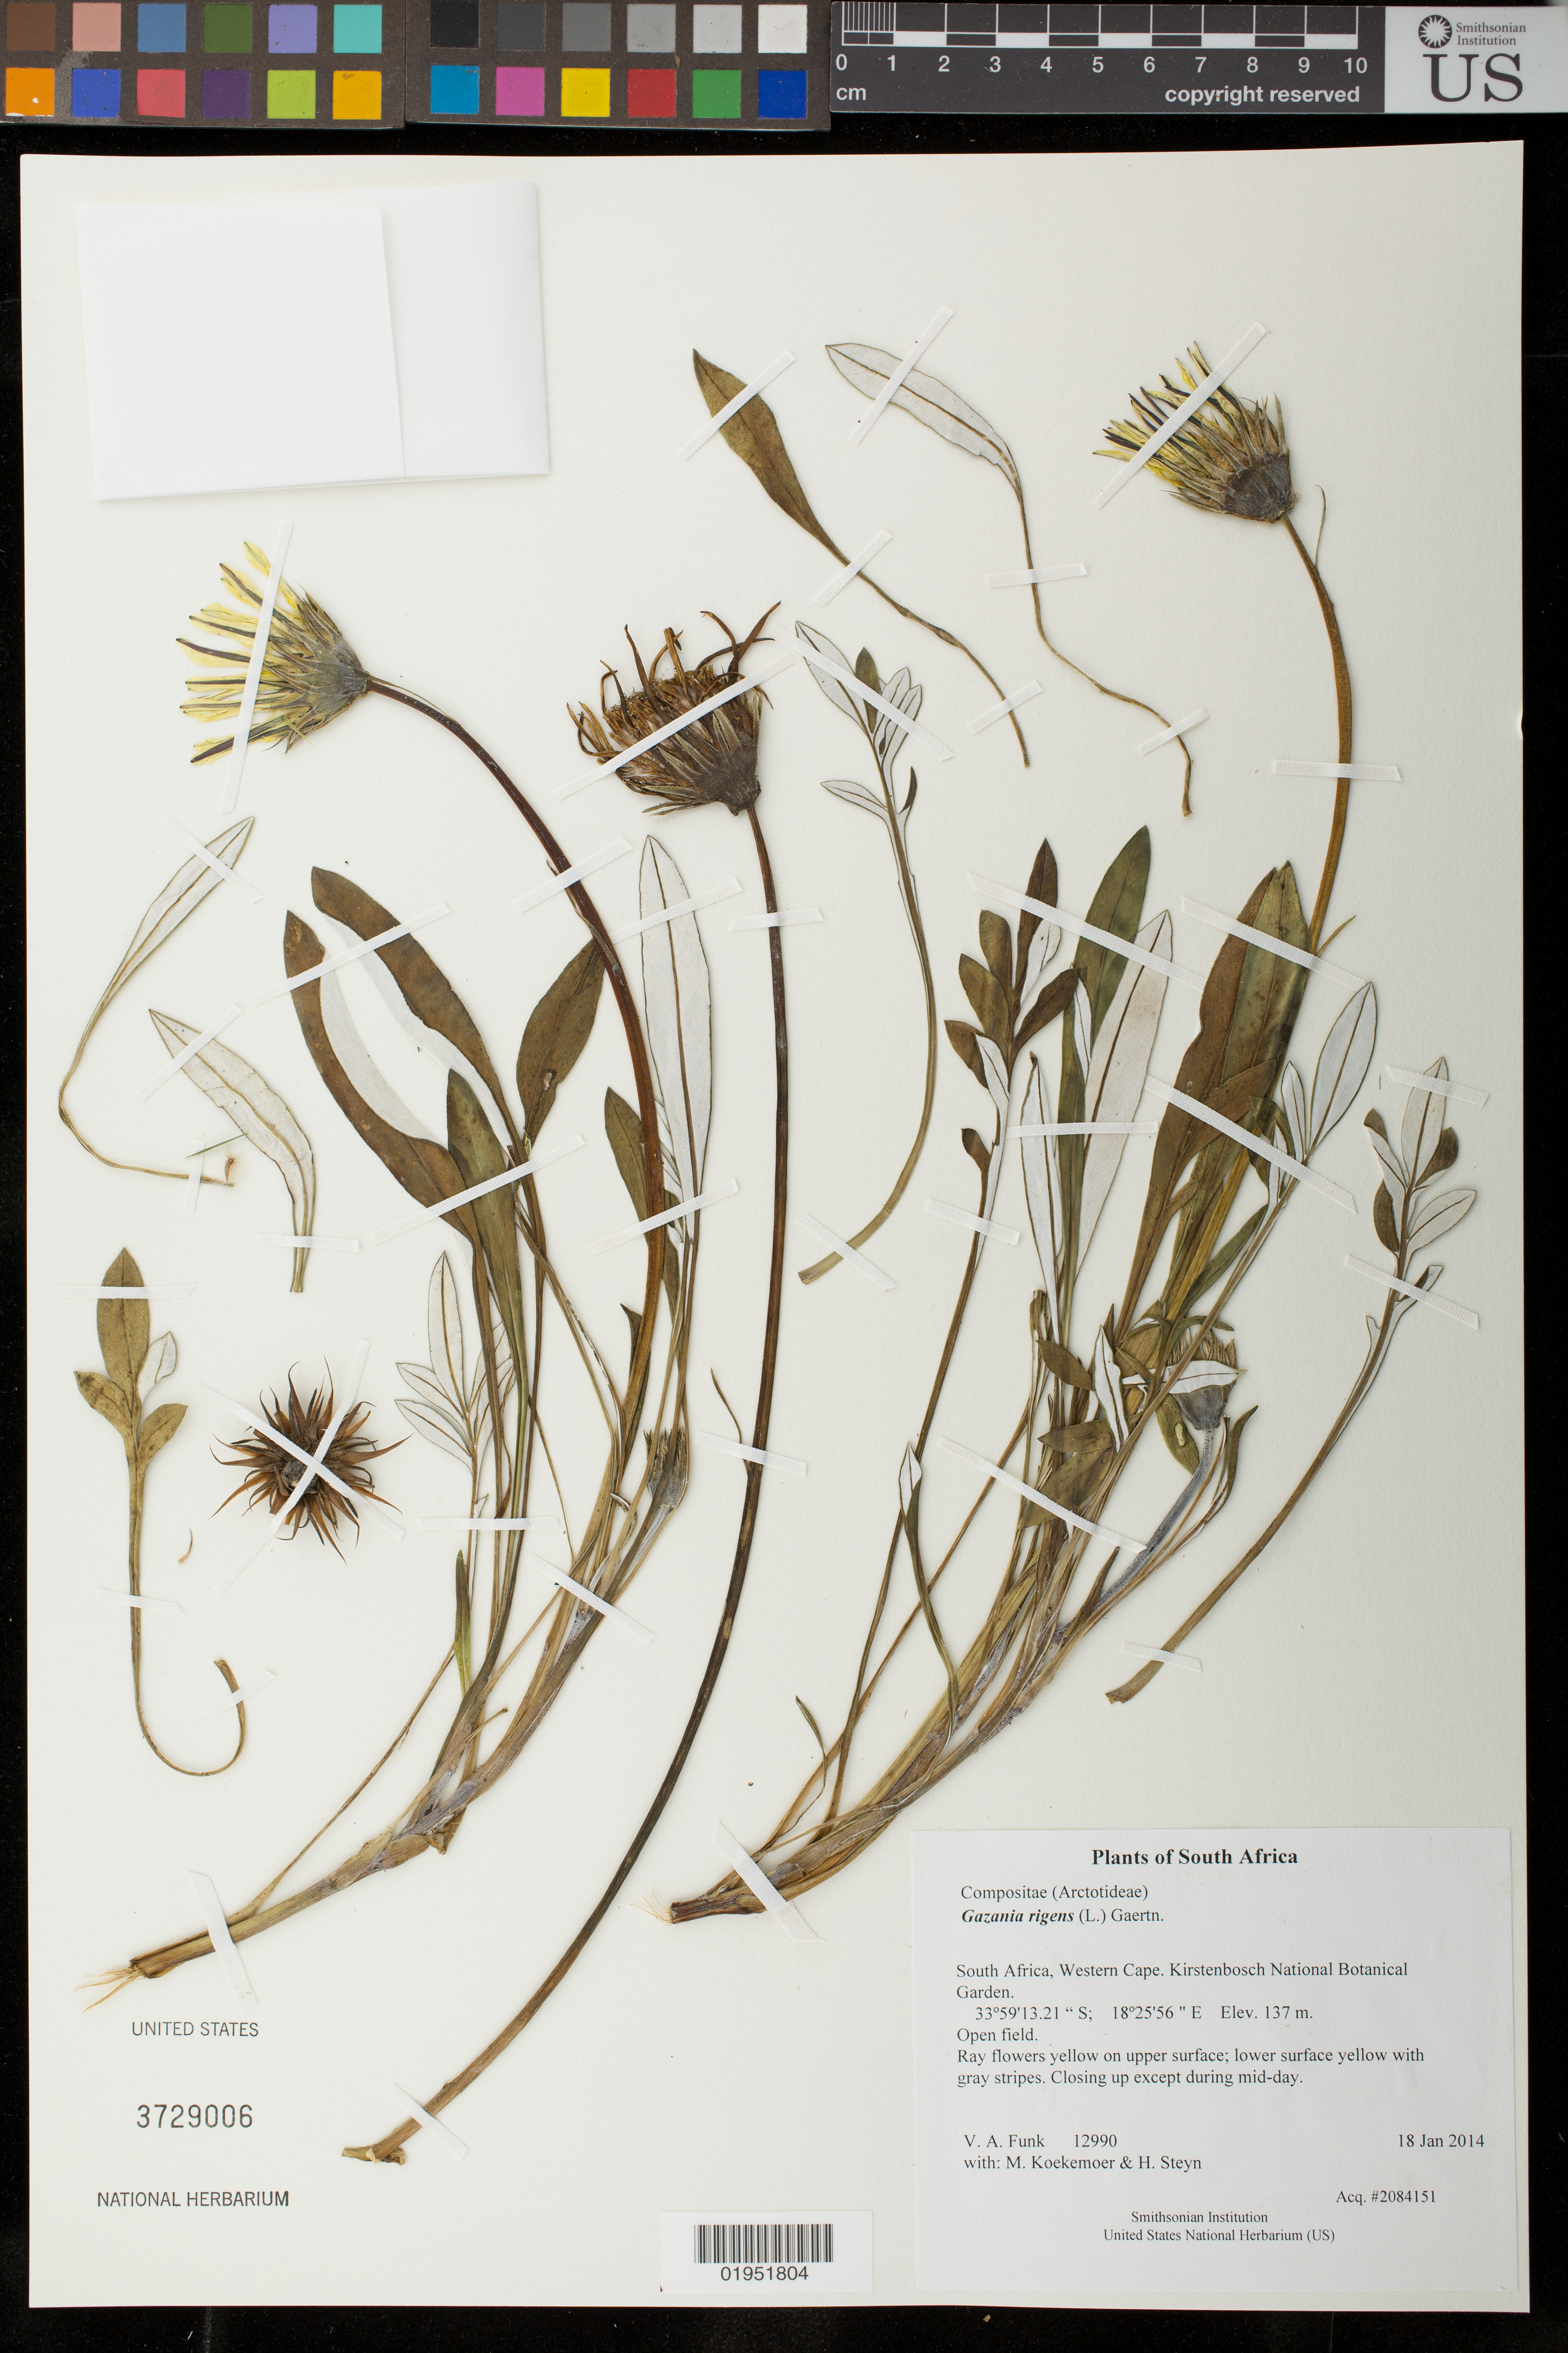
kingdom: Plantae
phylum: Tracheophyta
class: Magnoliopsida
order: Asterales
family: Asteraceae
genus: Gazania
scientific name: Gazania rigens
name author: (L.) Gaertn.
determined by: Koekemoer, M.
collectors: M. Koekemoer & H. Steyn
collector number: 12990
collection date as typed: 18 Jan 2014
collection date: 2014-01-18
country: South Africa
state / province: Western Cape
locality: Kirstenbosch National Botanical Garden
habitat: Open field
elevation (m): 137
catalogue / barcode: US 3729006